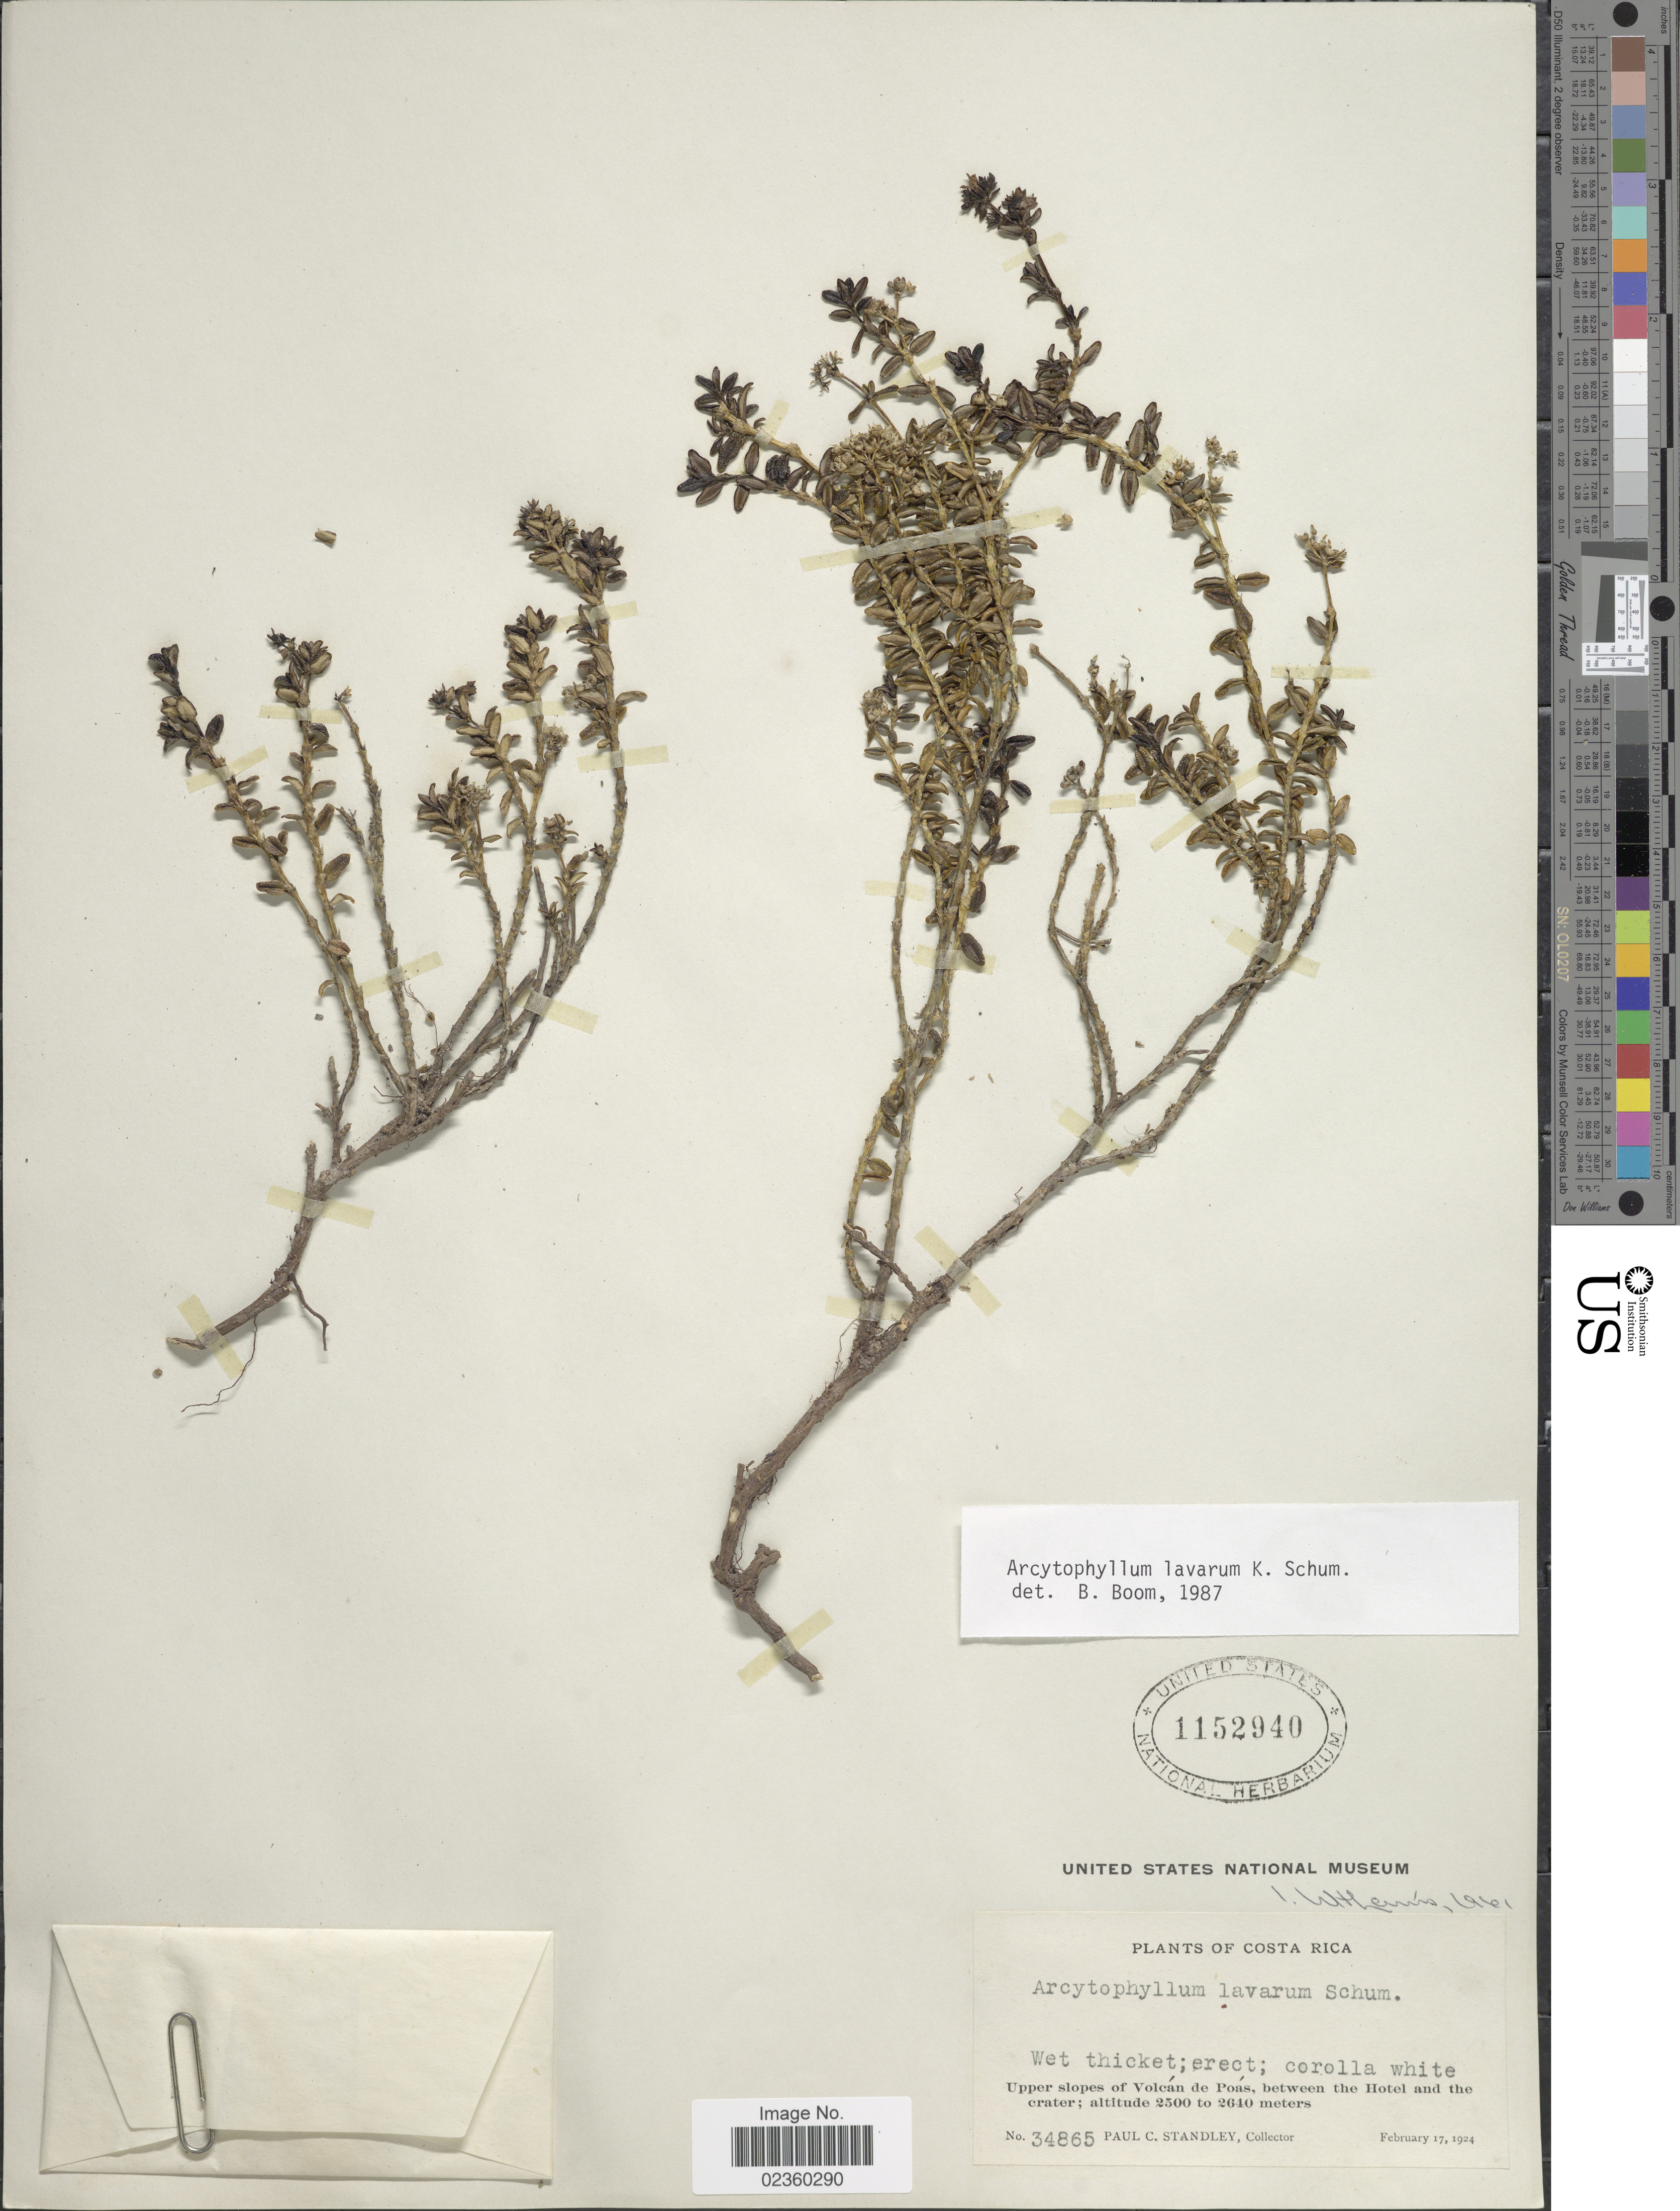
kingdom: Plantae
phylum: Tracheophyta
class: Magnoliopsida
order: Gentianales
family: Rubiaceae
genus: Arcytophyllum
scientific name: Arcytophyllum lavarum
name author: K. Schum. ex Standl.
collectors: P. C. Standley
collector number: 34865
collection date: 1924-02-17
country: Costa Rica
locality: Wet thicket; Upper slopes of Volcám de Poás, between the Hotel and the crater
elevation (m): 2500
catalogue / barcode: US 1152940